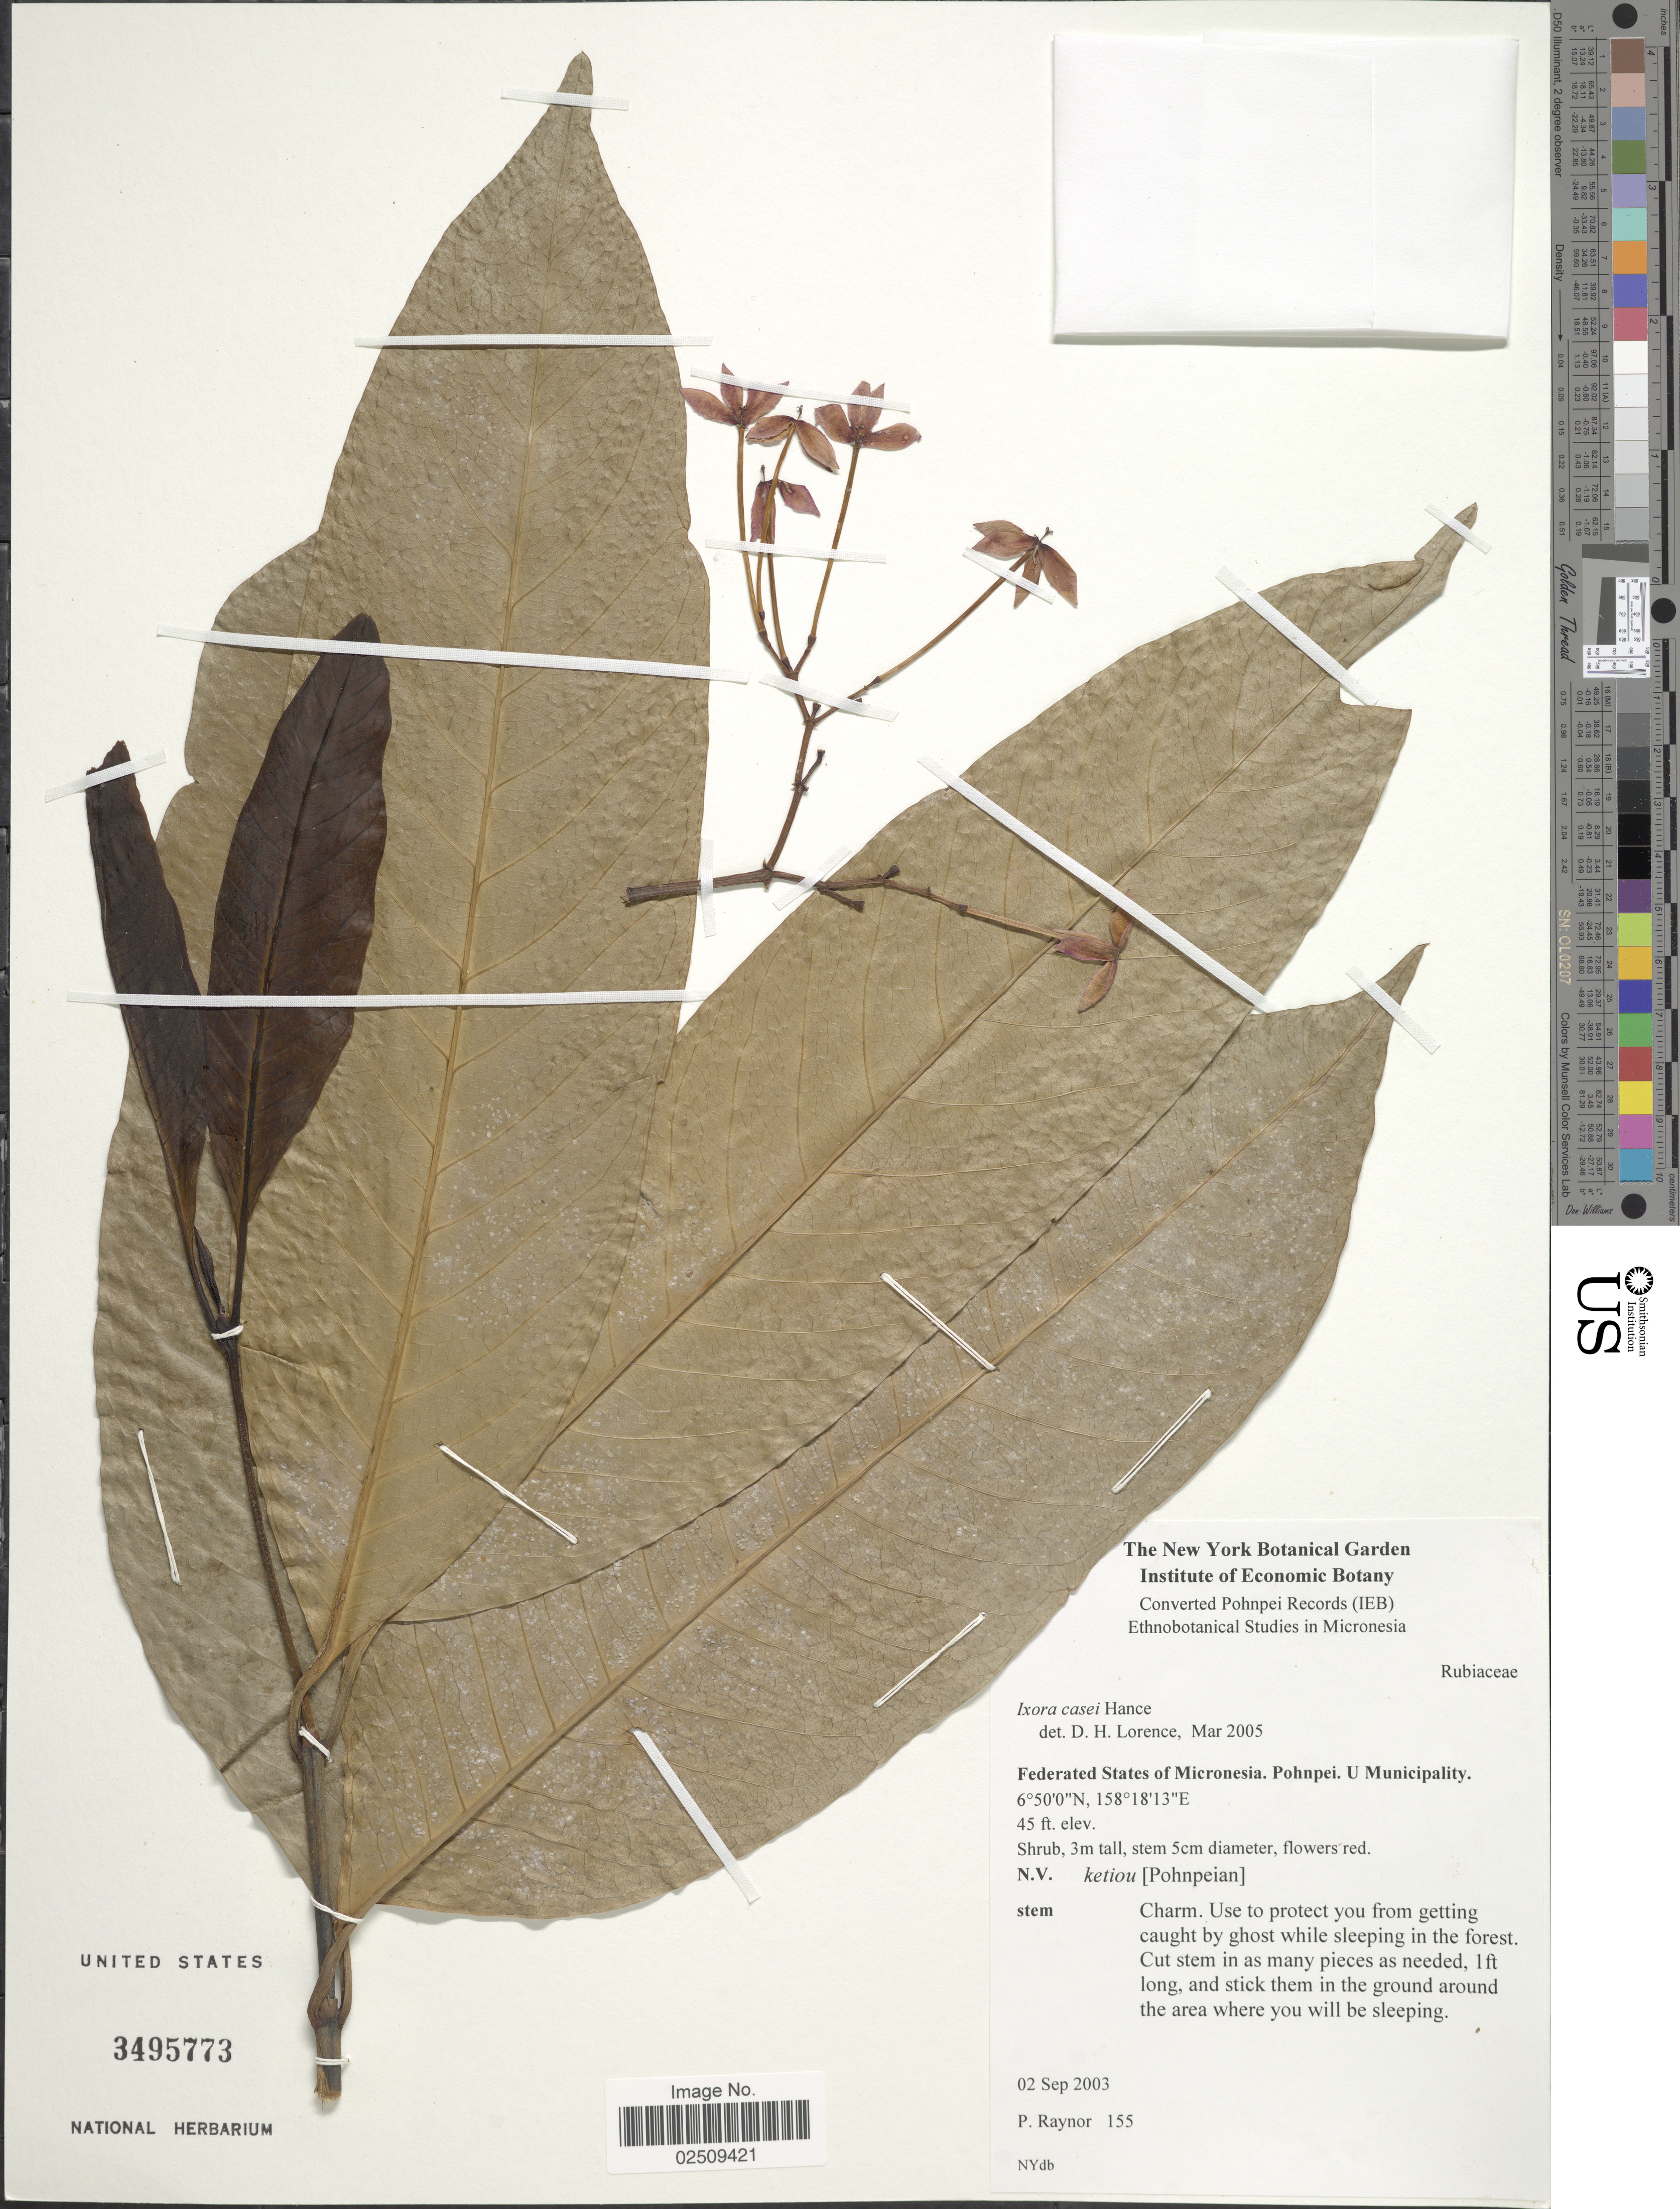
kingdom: Plantae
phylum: Tracheophyta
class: Magnoliopsida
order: Gentianales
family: Rubiaceae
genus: Ixora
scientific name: Ixora casei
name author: Hance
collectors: P. Raynor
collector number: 155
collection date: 2003-09-02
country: Micronesia, Federated States of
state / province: Pohnpei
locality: U Municipality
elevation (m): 14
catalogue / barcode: US 3495773